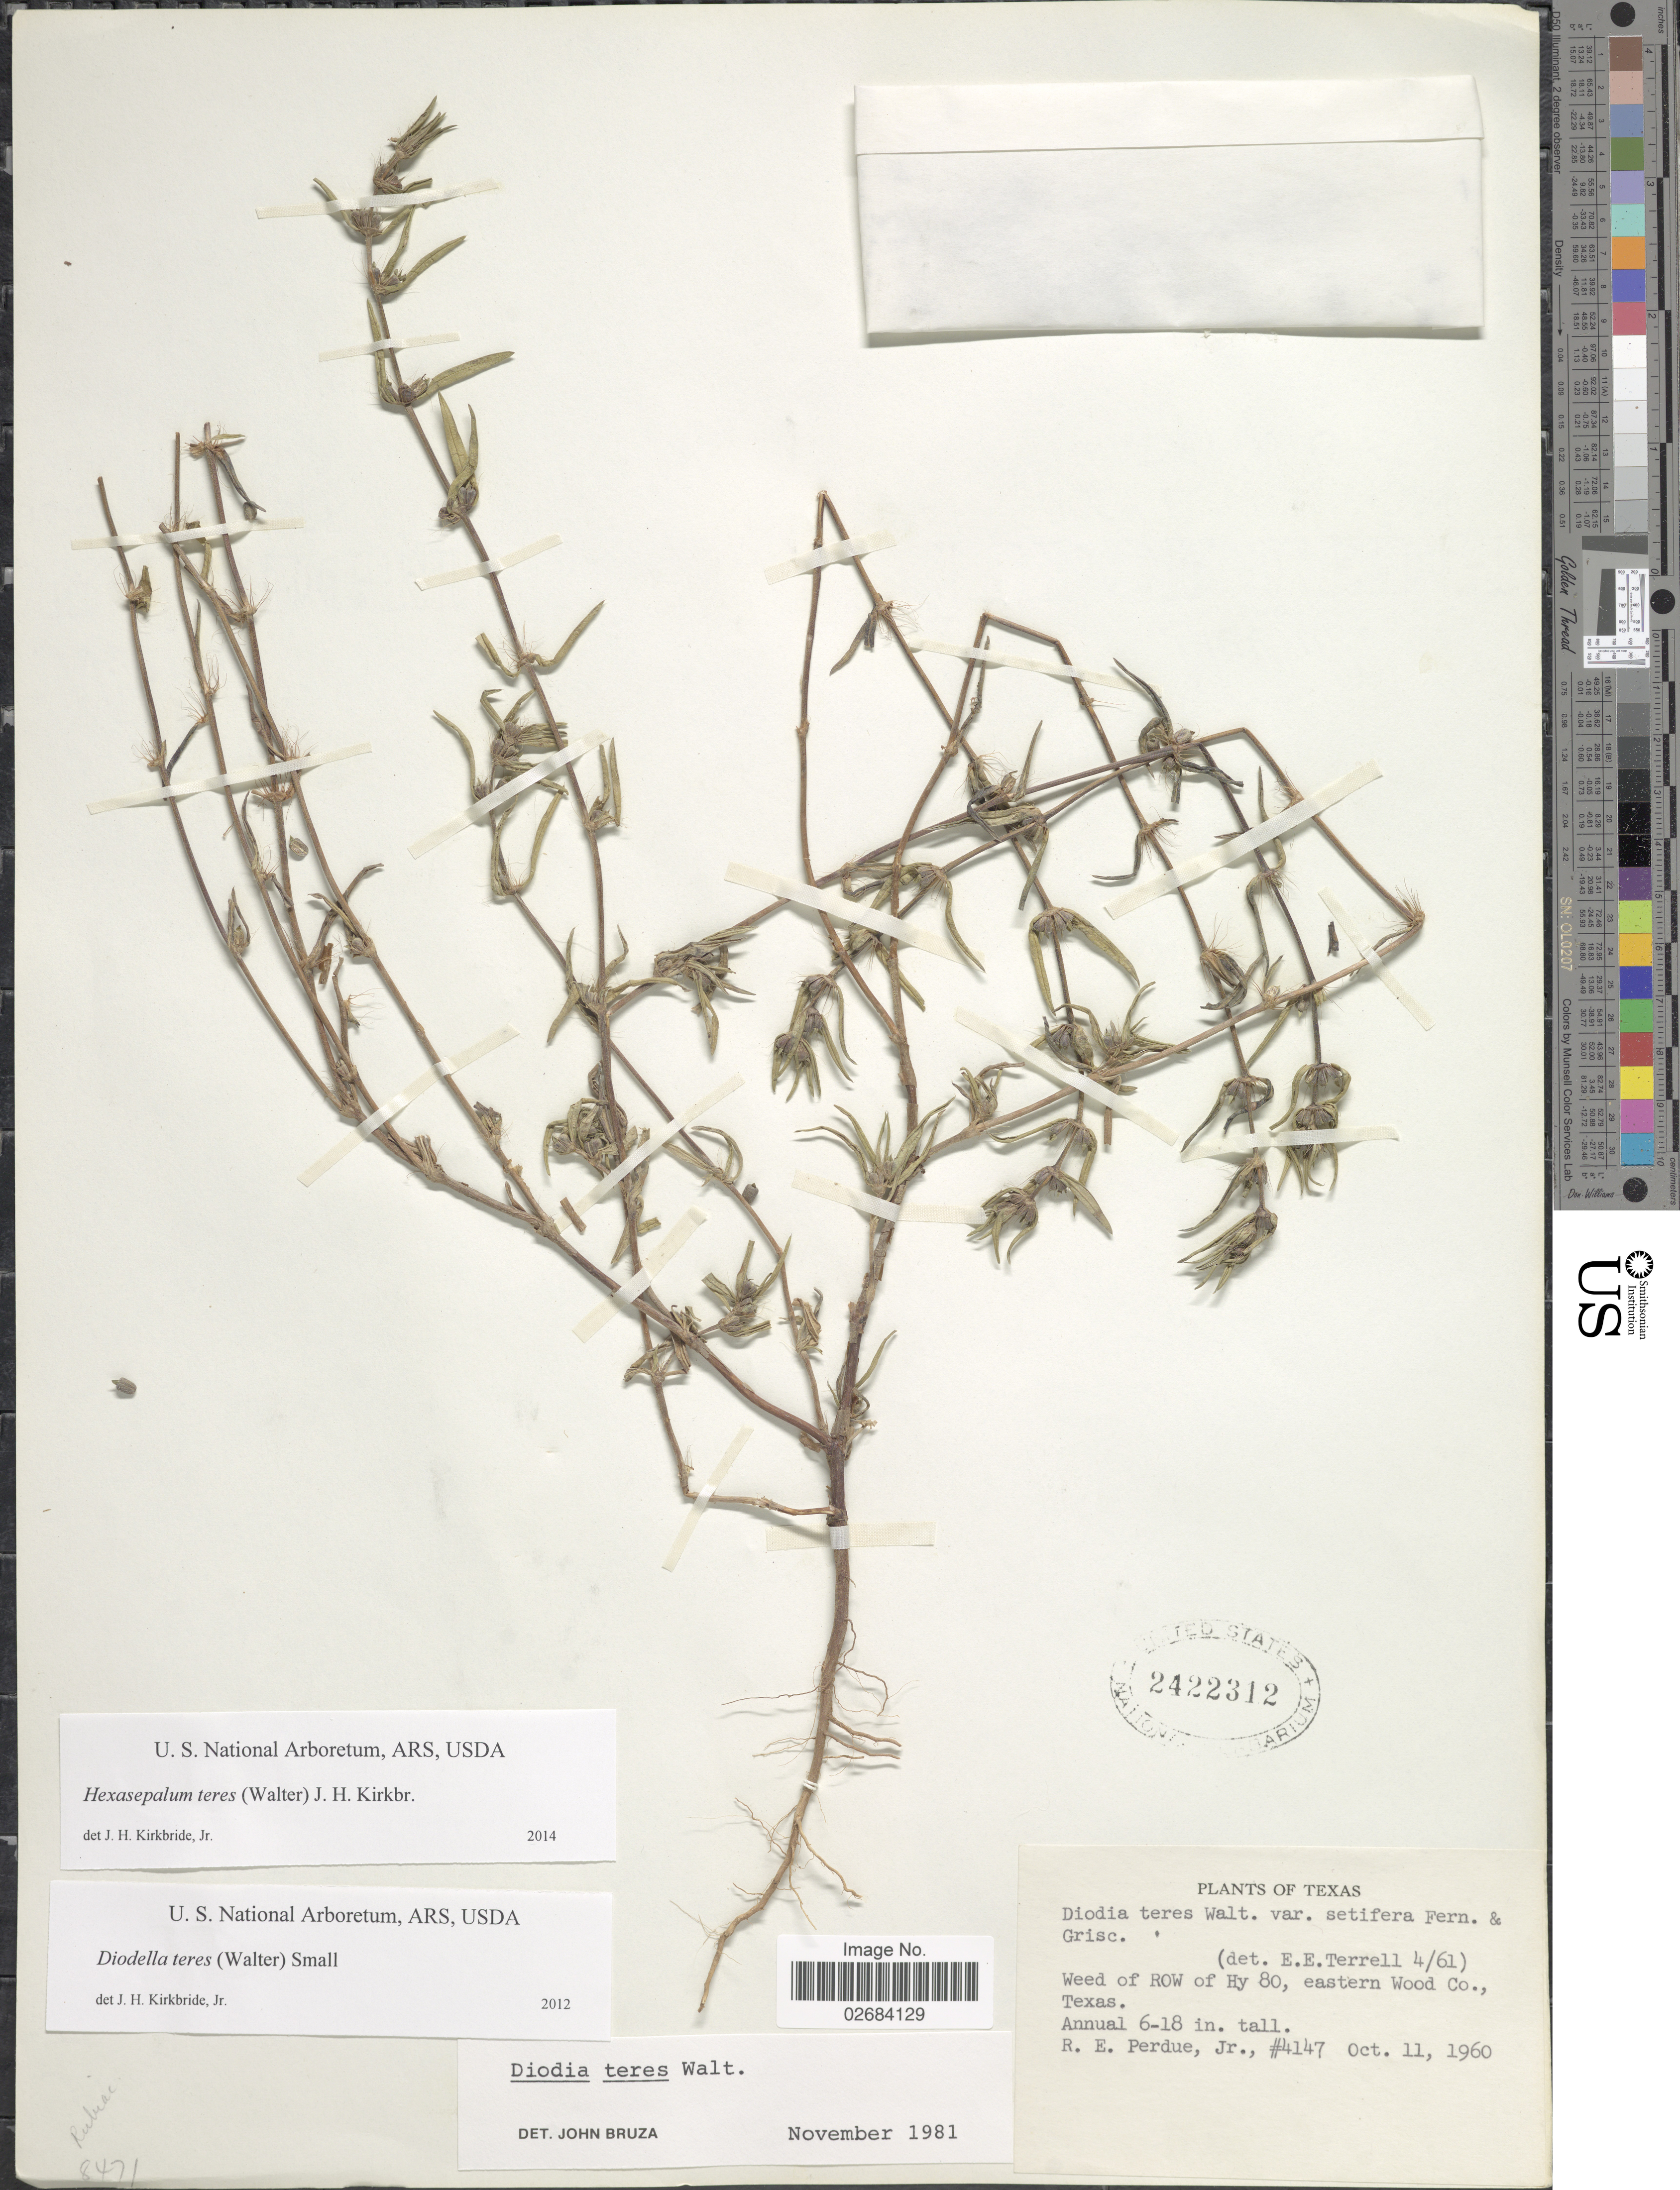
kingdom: Plantae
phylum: Tracheophyta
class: Magnoliopsida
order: Gentianales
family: Rubiaceae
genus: Diodia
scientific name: Diodia teres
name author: Walter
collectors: R. E. Perdue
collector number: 4147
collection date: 1960-10-11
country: United States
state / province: Texas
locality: Weed of ROW of Hy 80, eastern Wood Co.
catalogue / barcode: US 2422312